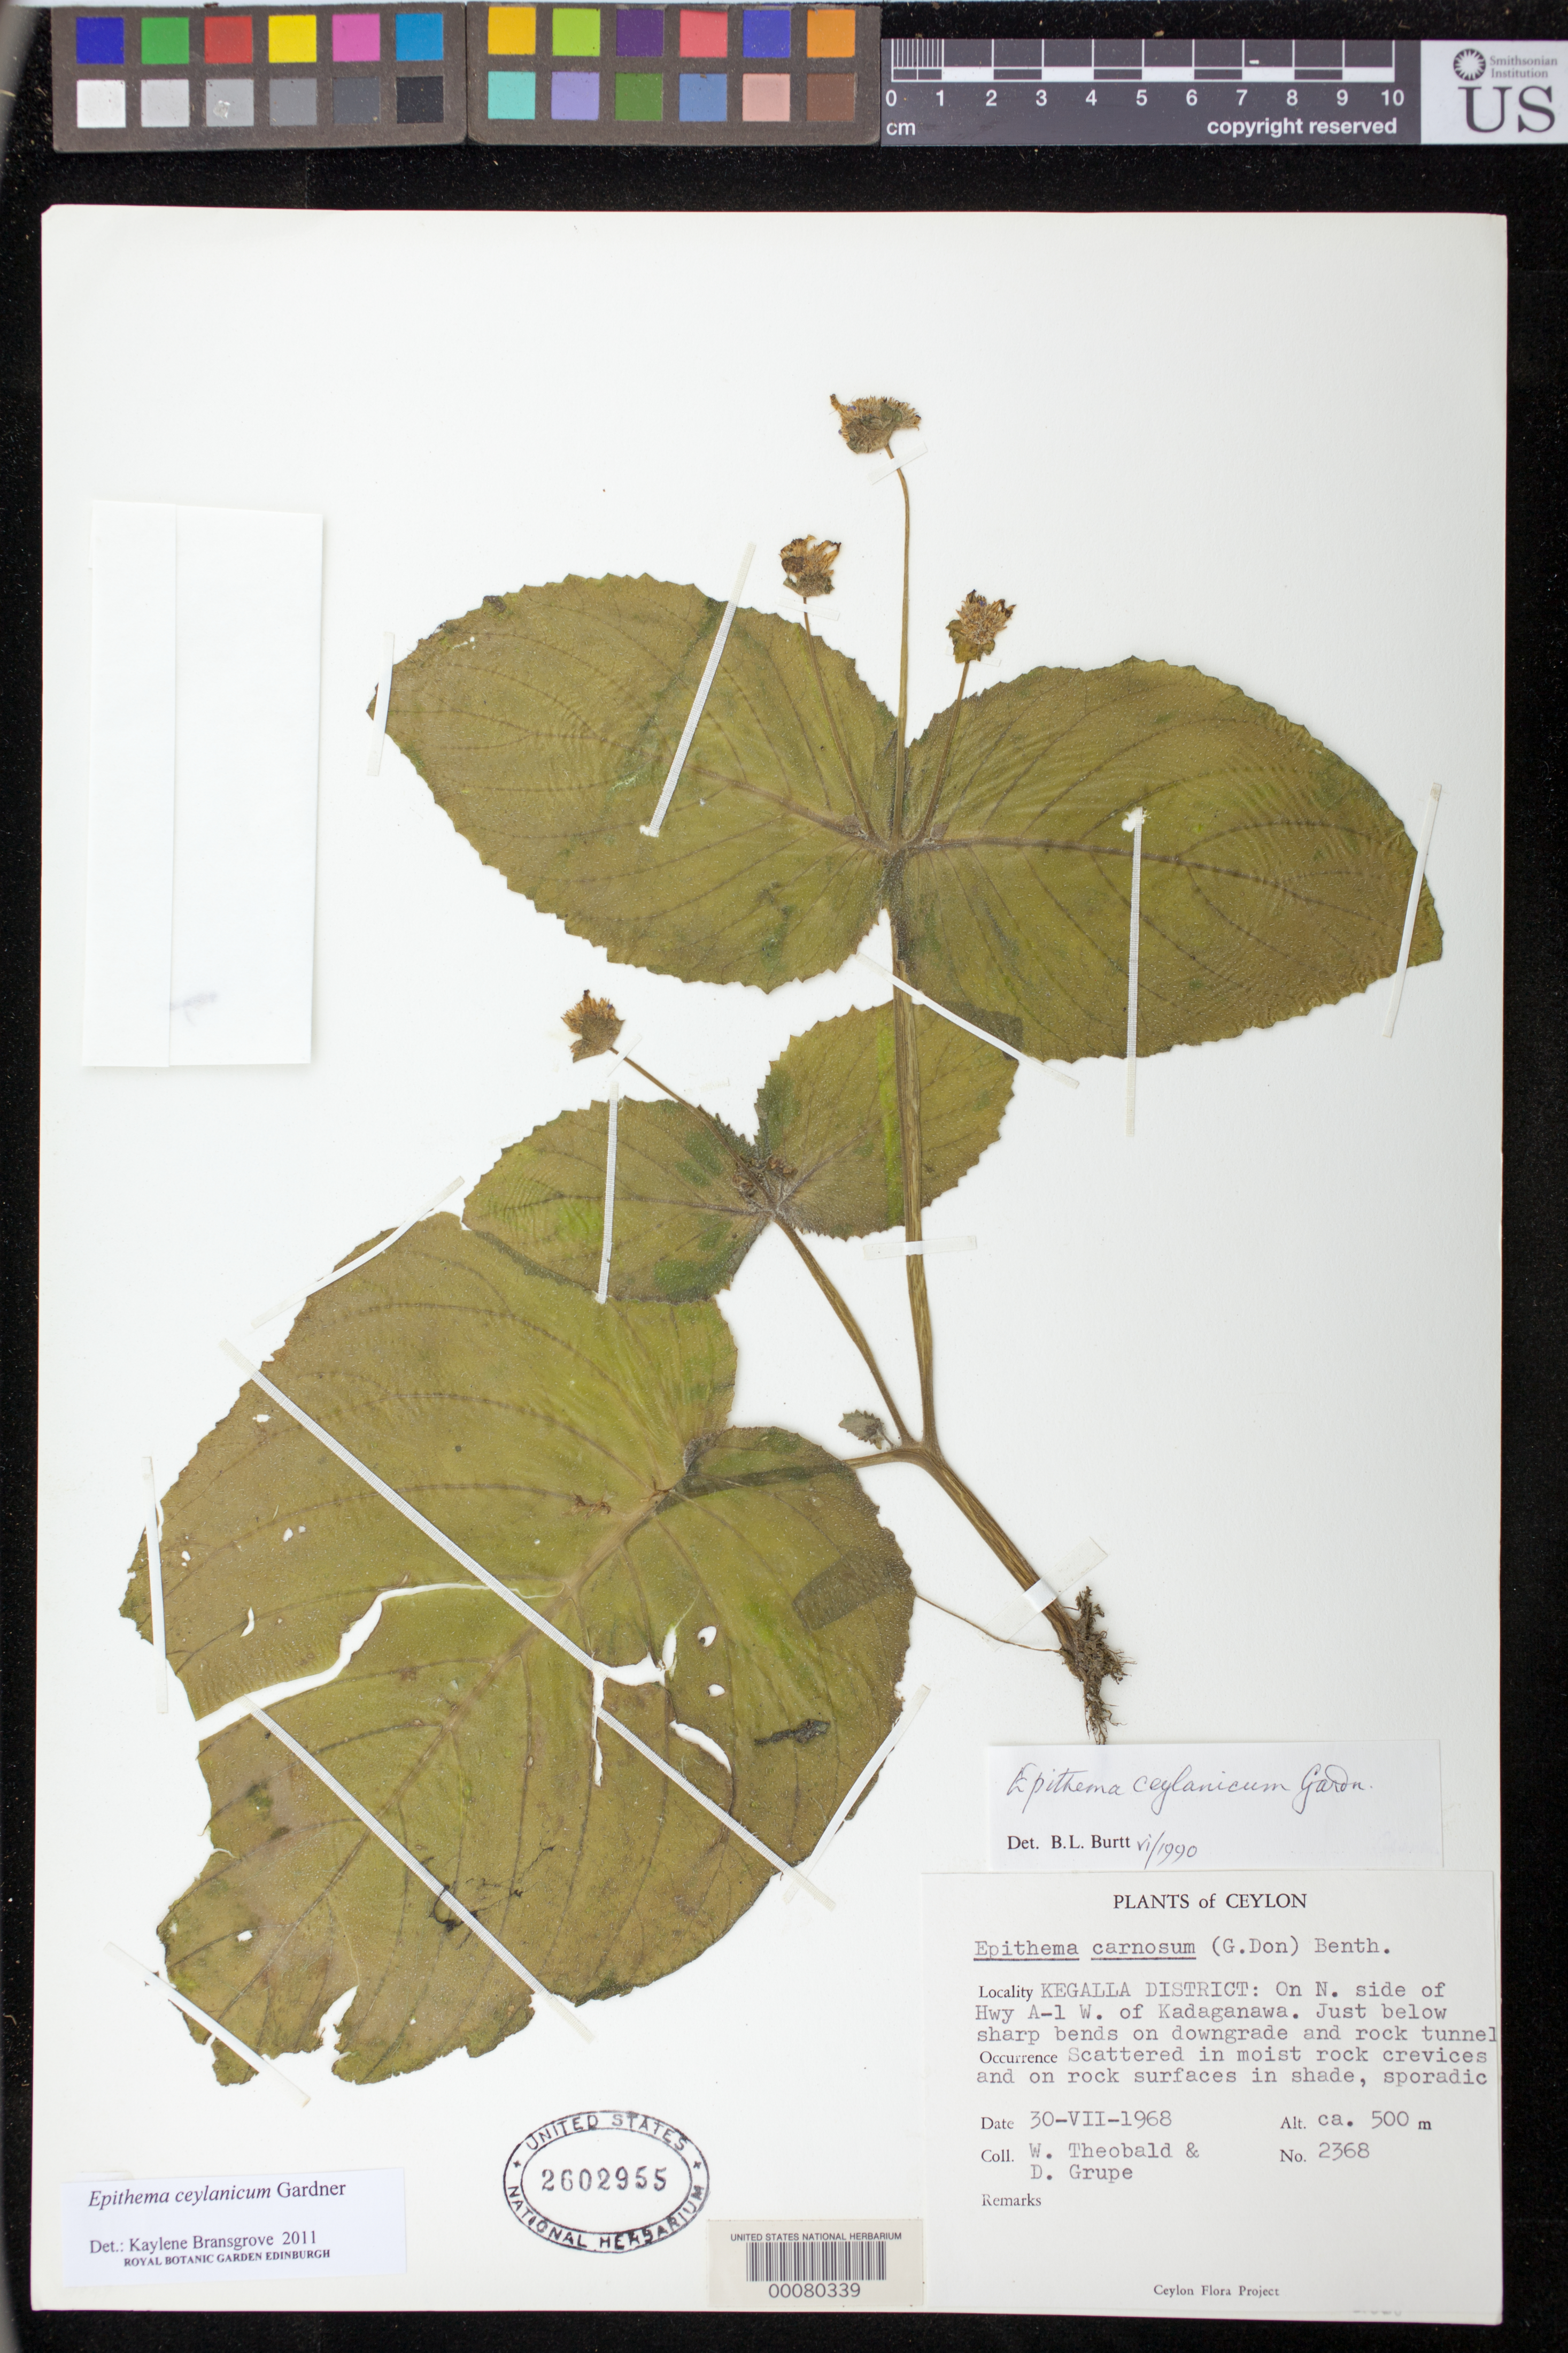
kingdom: Plantae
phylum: Tracheophyta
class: Magnoliopsida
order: Lamiales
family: Gesneriaceae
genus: Epithema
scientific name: Epithema ceylanicum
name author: Wight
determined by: Bransgrove, Kaylene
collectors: W. Theobald & D. Grupe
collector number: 2368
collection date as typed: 30 Jul 1968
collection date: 1968-07-30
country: Sri Lanka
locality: Kegalla dist, on n side of hwy a-1 w of kadaganawa, just below sharp bends on downgrade and rock tunnel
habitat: Scattered in moist rock crevices and on rock surfaces in shade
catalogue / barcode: US 2602955